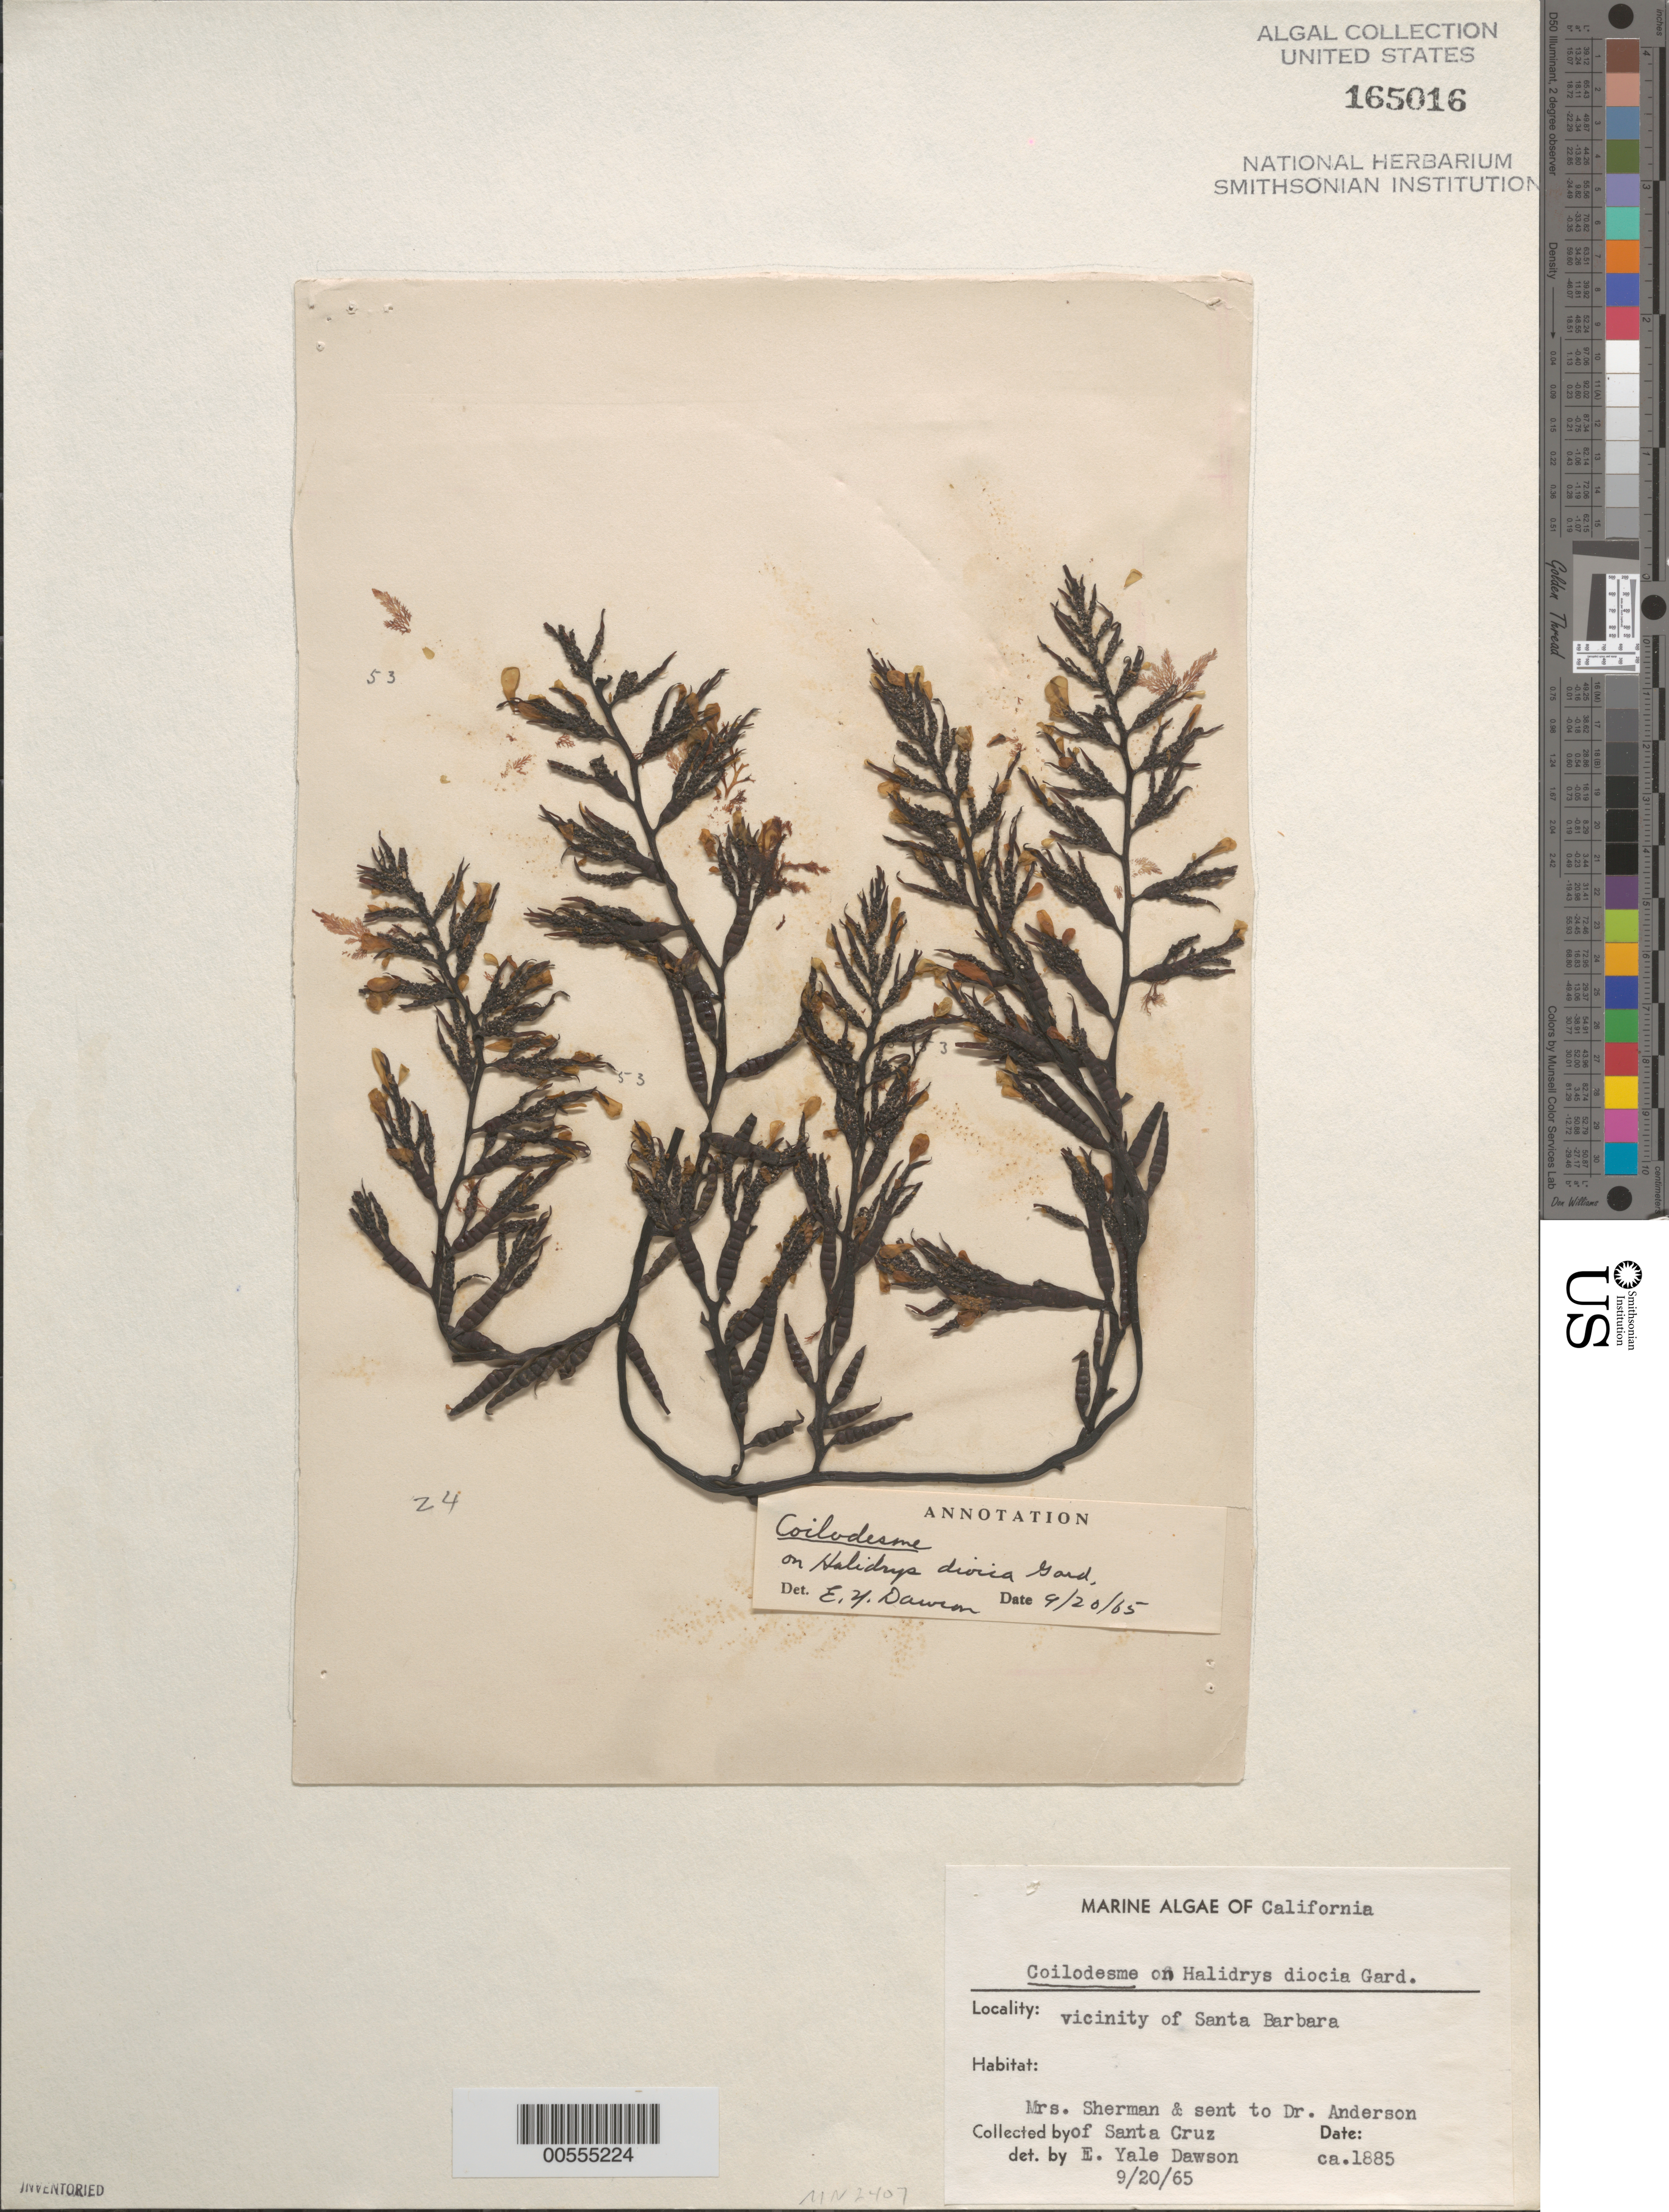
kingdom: Chromista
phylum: Ochrophyta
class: Phaeophyceae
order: Ectocarpales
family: Chordariaceae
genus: Coilodesme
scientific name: Coilodesme sp.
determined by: Dawson, E. Y.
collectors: M. Sherman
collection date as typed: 1885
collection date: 1885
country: United States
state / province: California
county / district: Santa Barbara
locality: Santa Barbara area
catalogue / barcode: US 165016